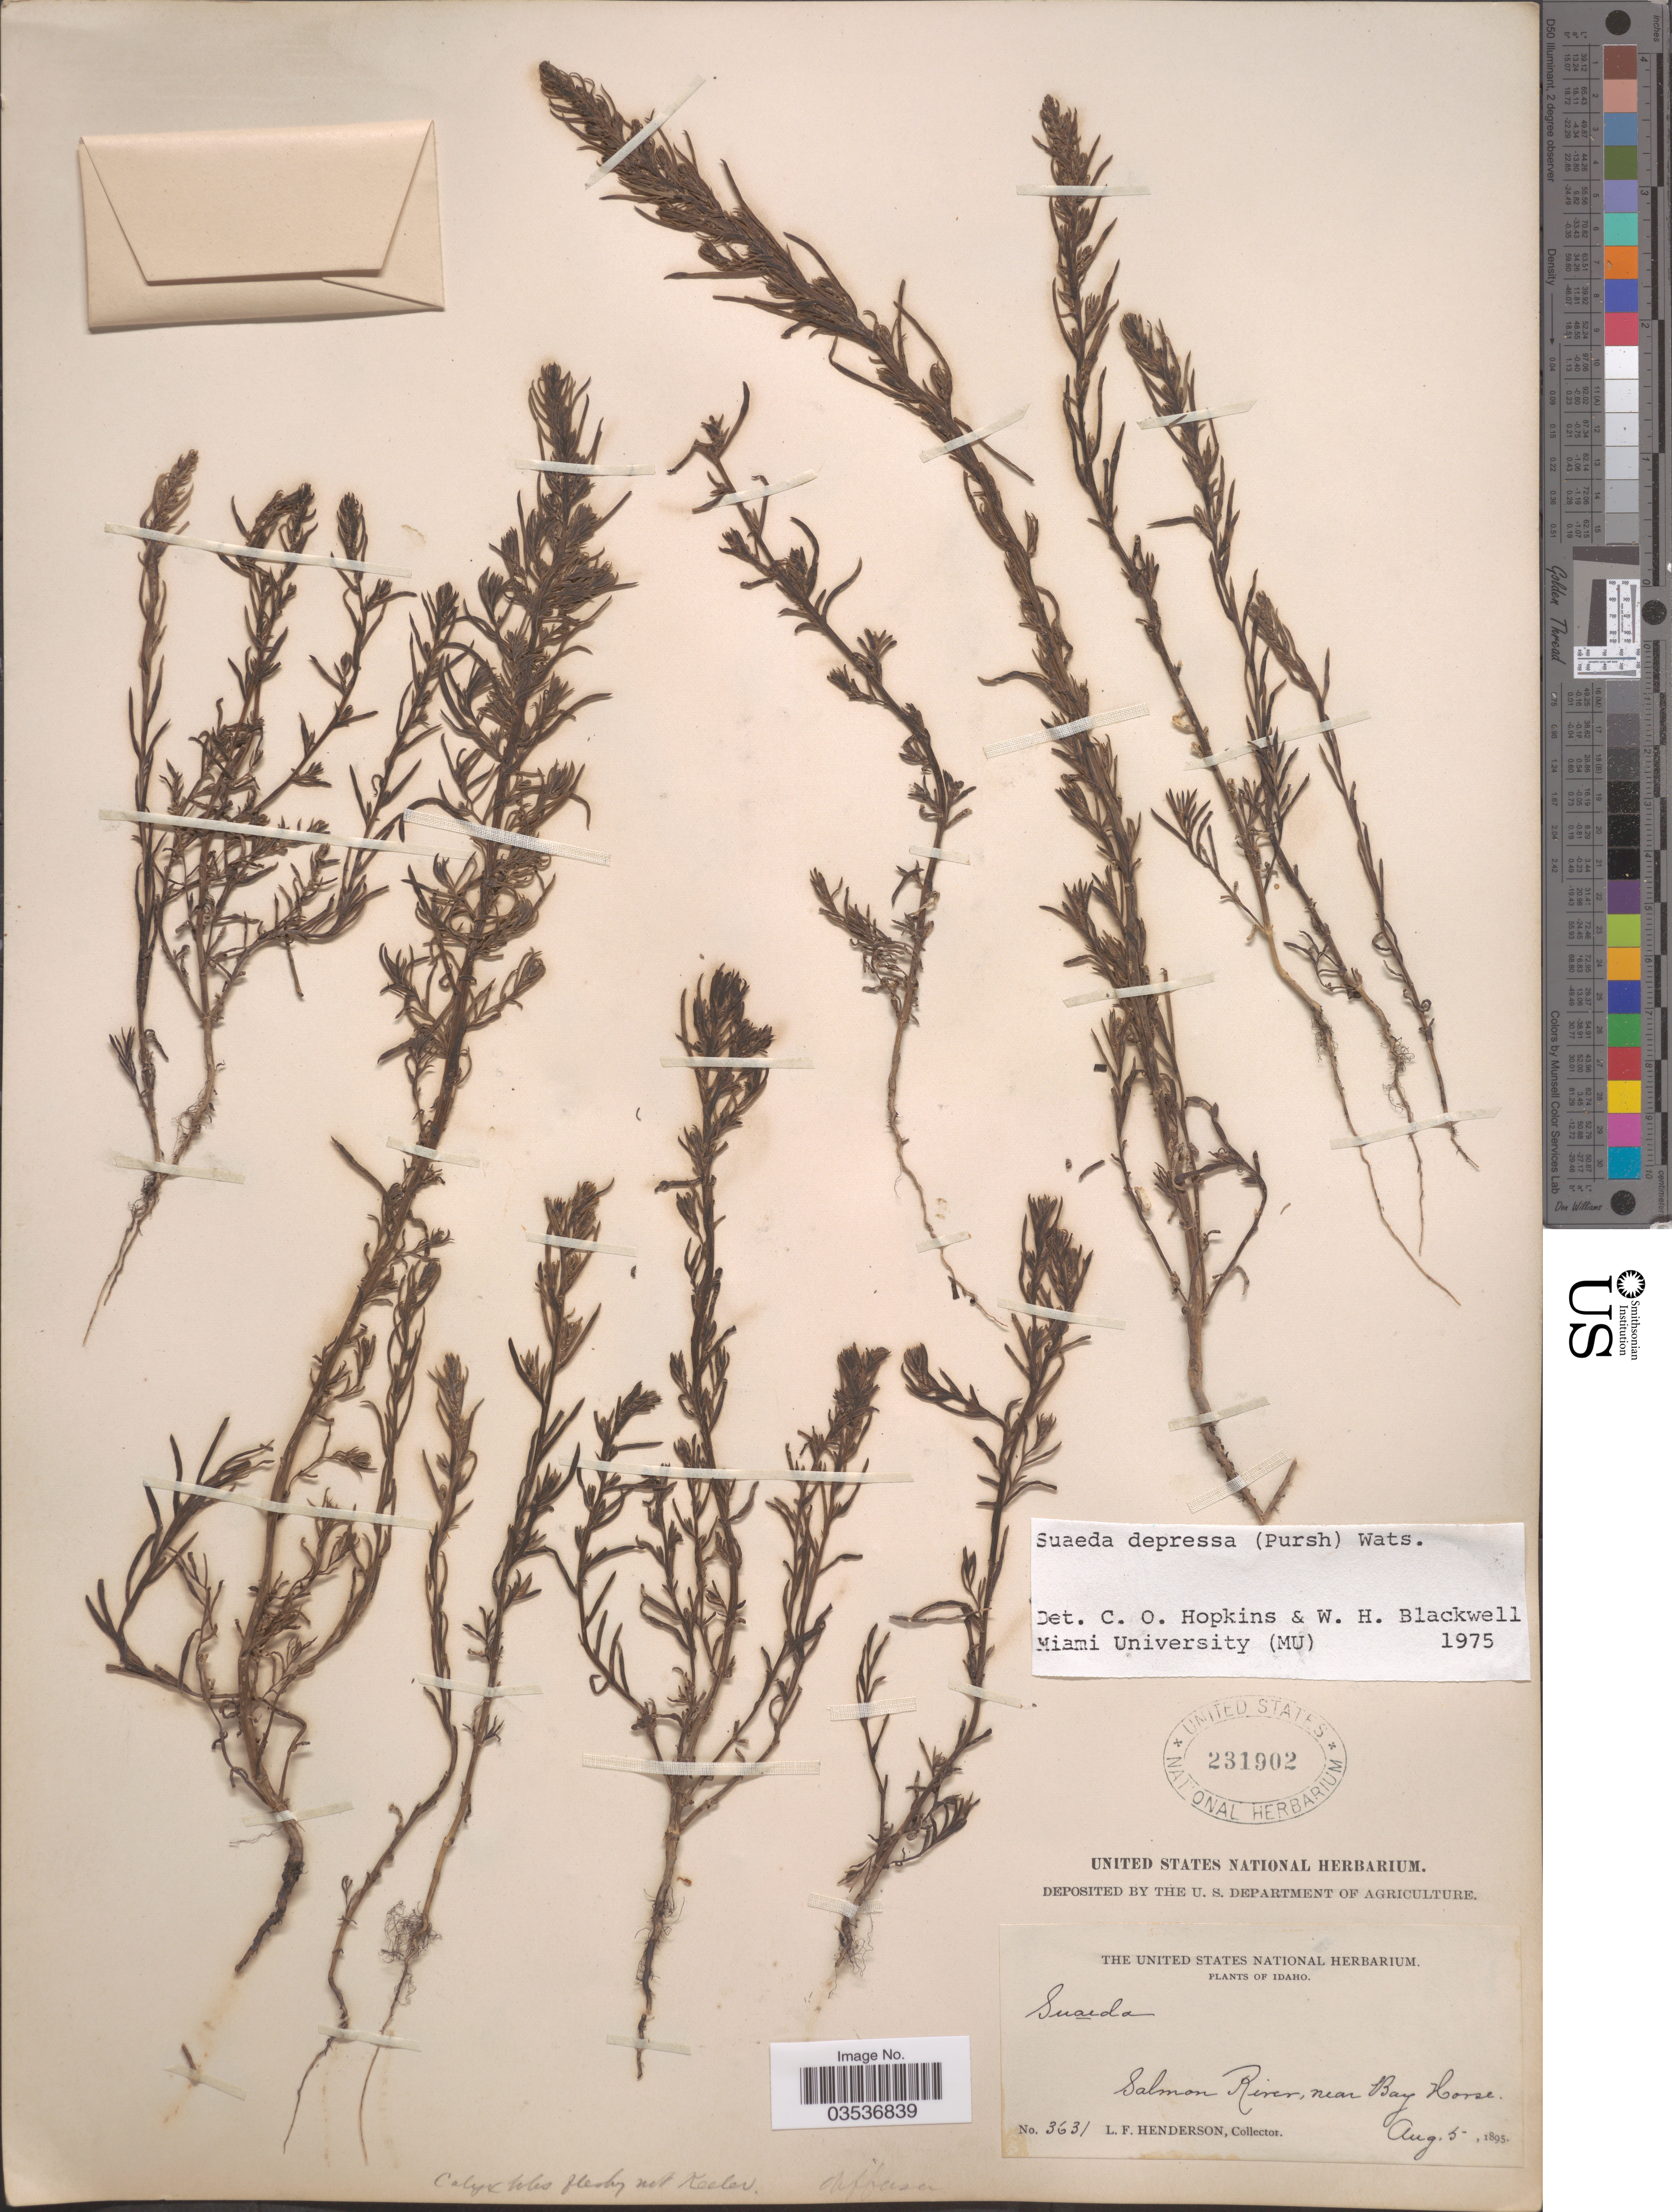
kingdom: Plantae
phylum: Tracheophyta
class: Magnoliopsida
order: Caryophyllales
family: Amaranthaceae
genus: Suaeda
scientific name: Suaeda depressa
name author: (Pursh) S. Watson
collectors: L. Henderson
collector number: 3631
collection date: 1895-08-05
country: United States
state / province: Idaho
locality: Salmon River, near Bay Horse.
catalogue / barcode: US 231902